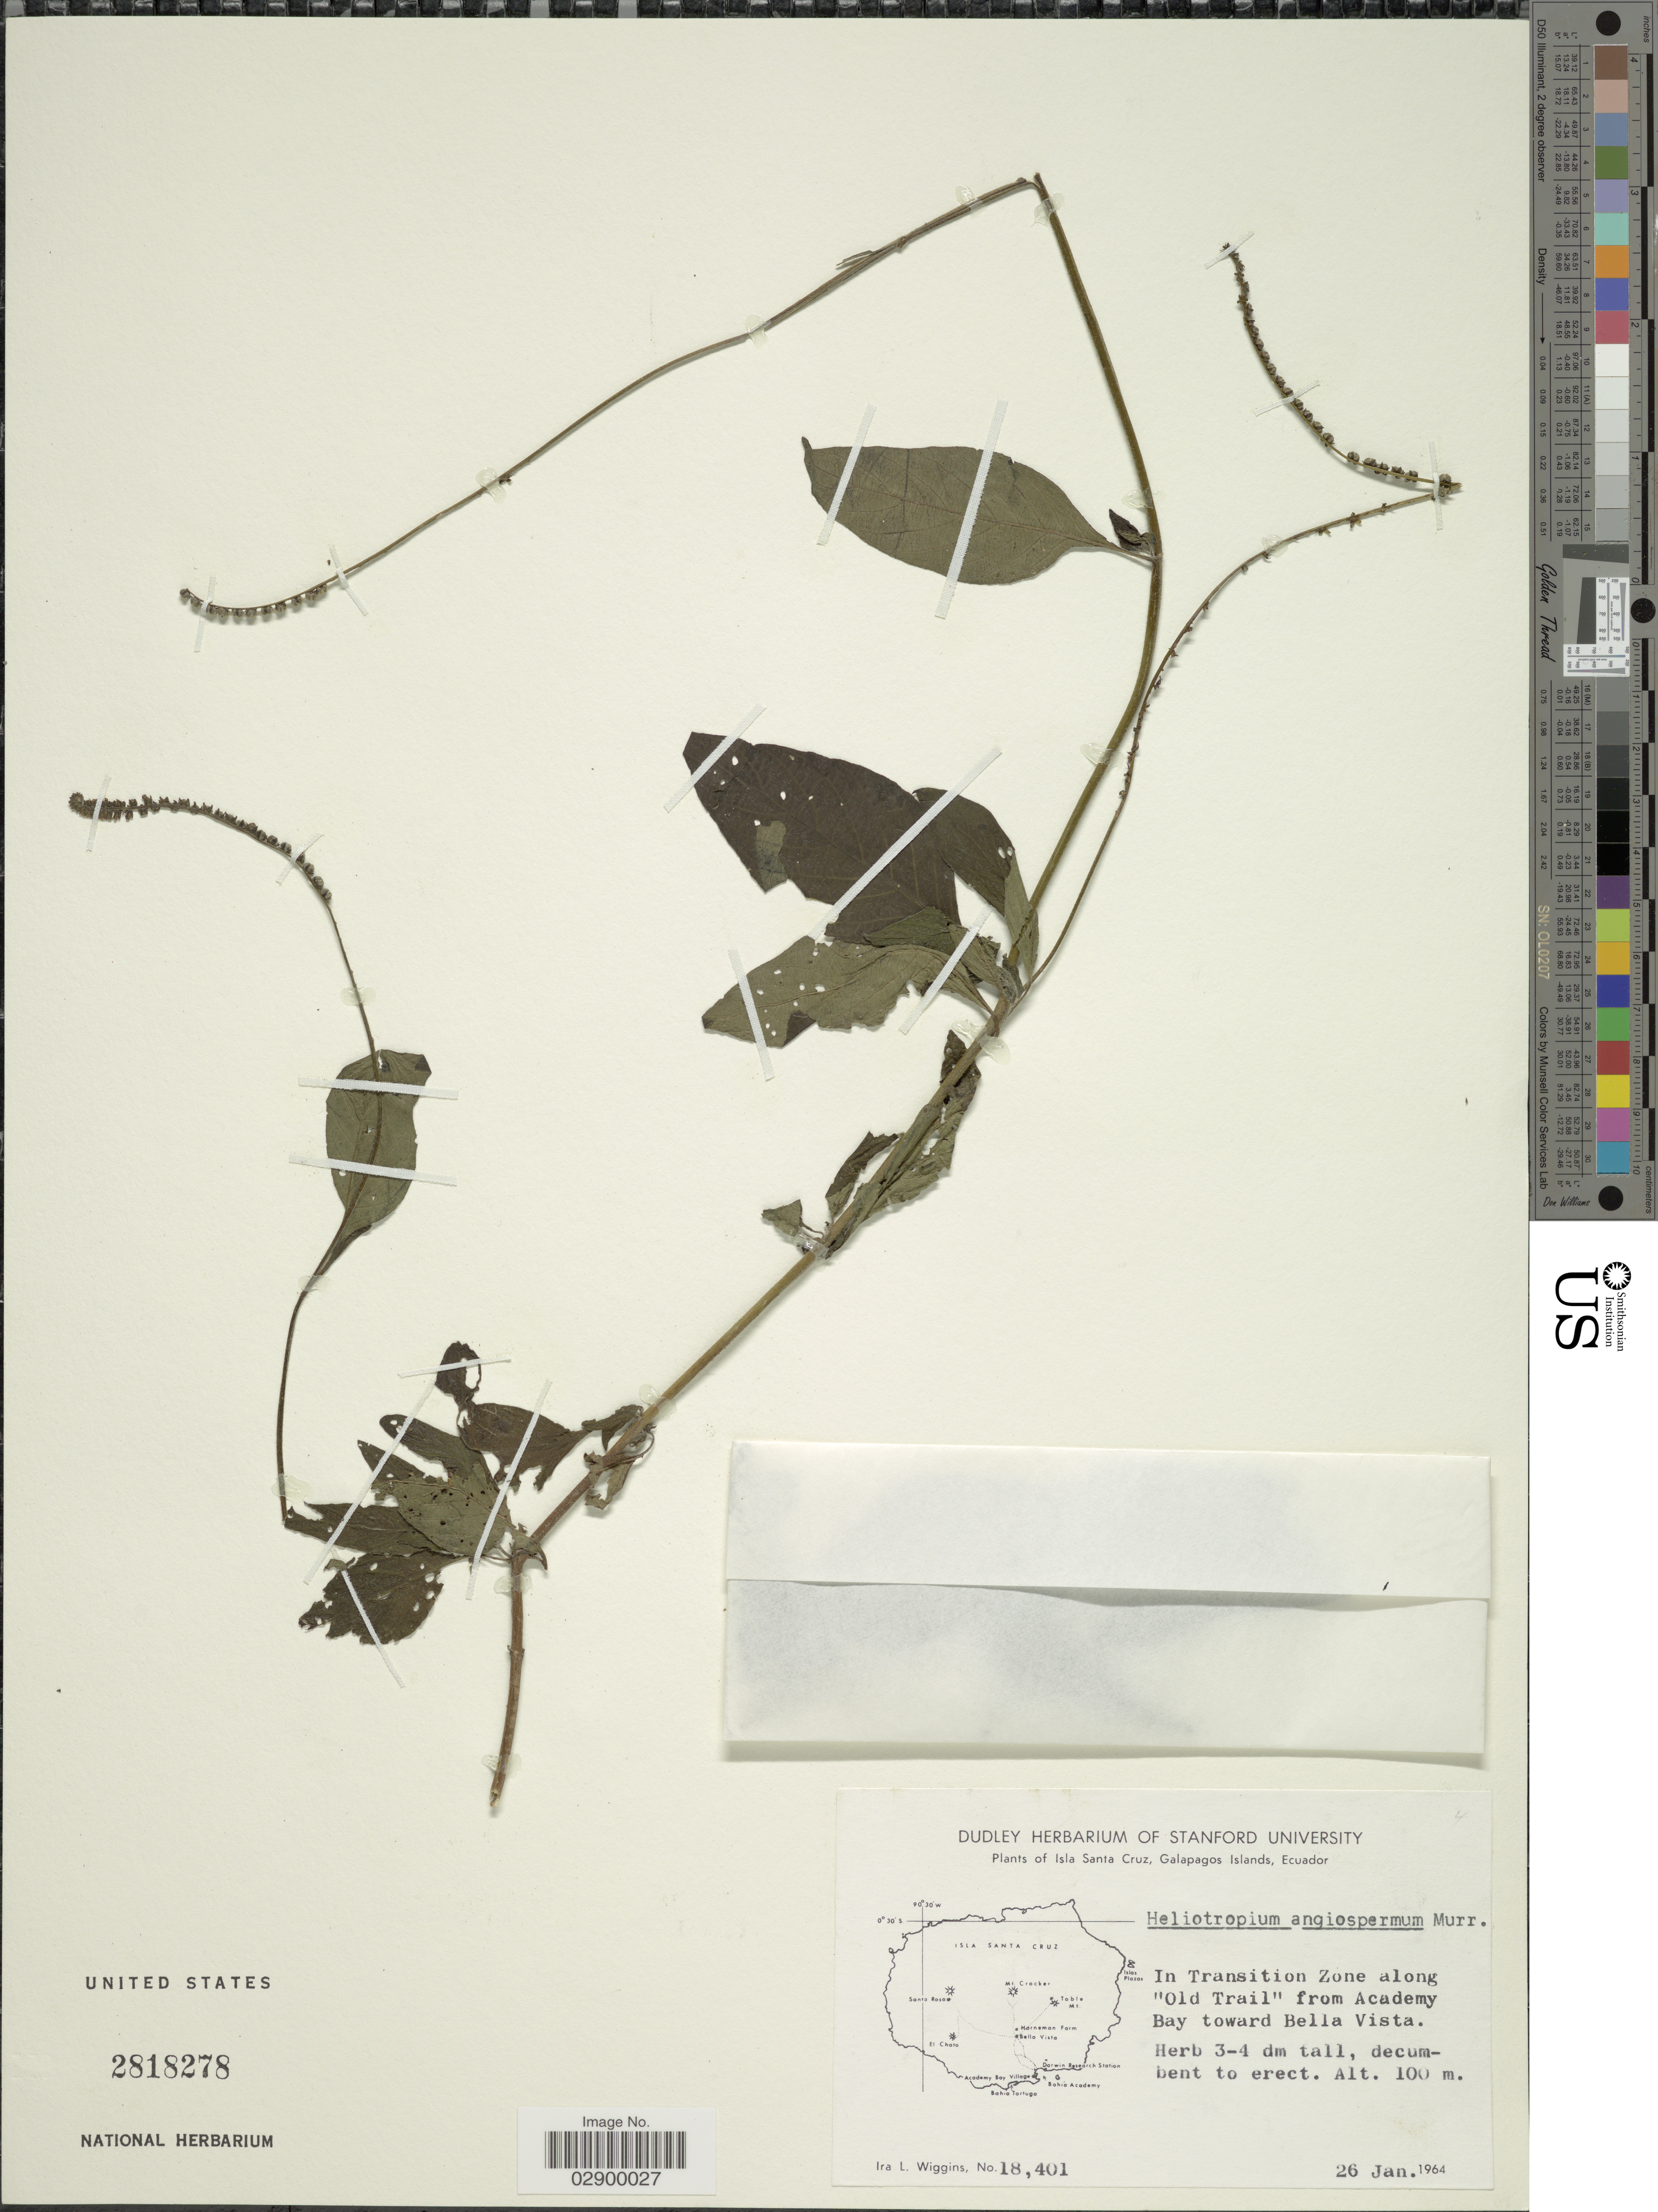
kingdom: Plantae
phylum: Tracheophyta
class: Magnoliopsida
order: Boraginales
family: Heliotropiaceae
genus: Heliotropium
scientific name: Heliotropium angiospermum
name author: Murray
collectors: I. L. Wiggins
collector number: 18401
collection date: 1964-01-26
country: Ecuador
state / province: Colón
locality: Isla Santa Cruz, Galapagos Islands. In Transition Zone along "Old Trail" from Academy Bay toward Bella Vista.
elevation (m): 100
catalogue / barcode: US 2818278